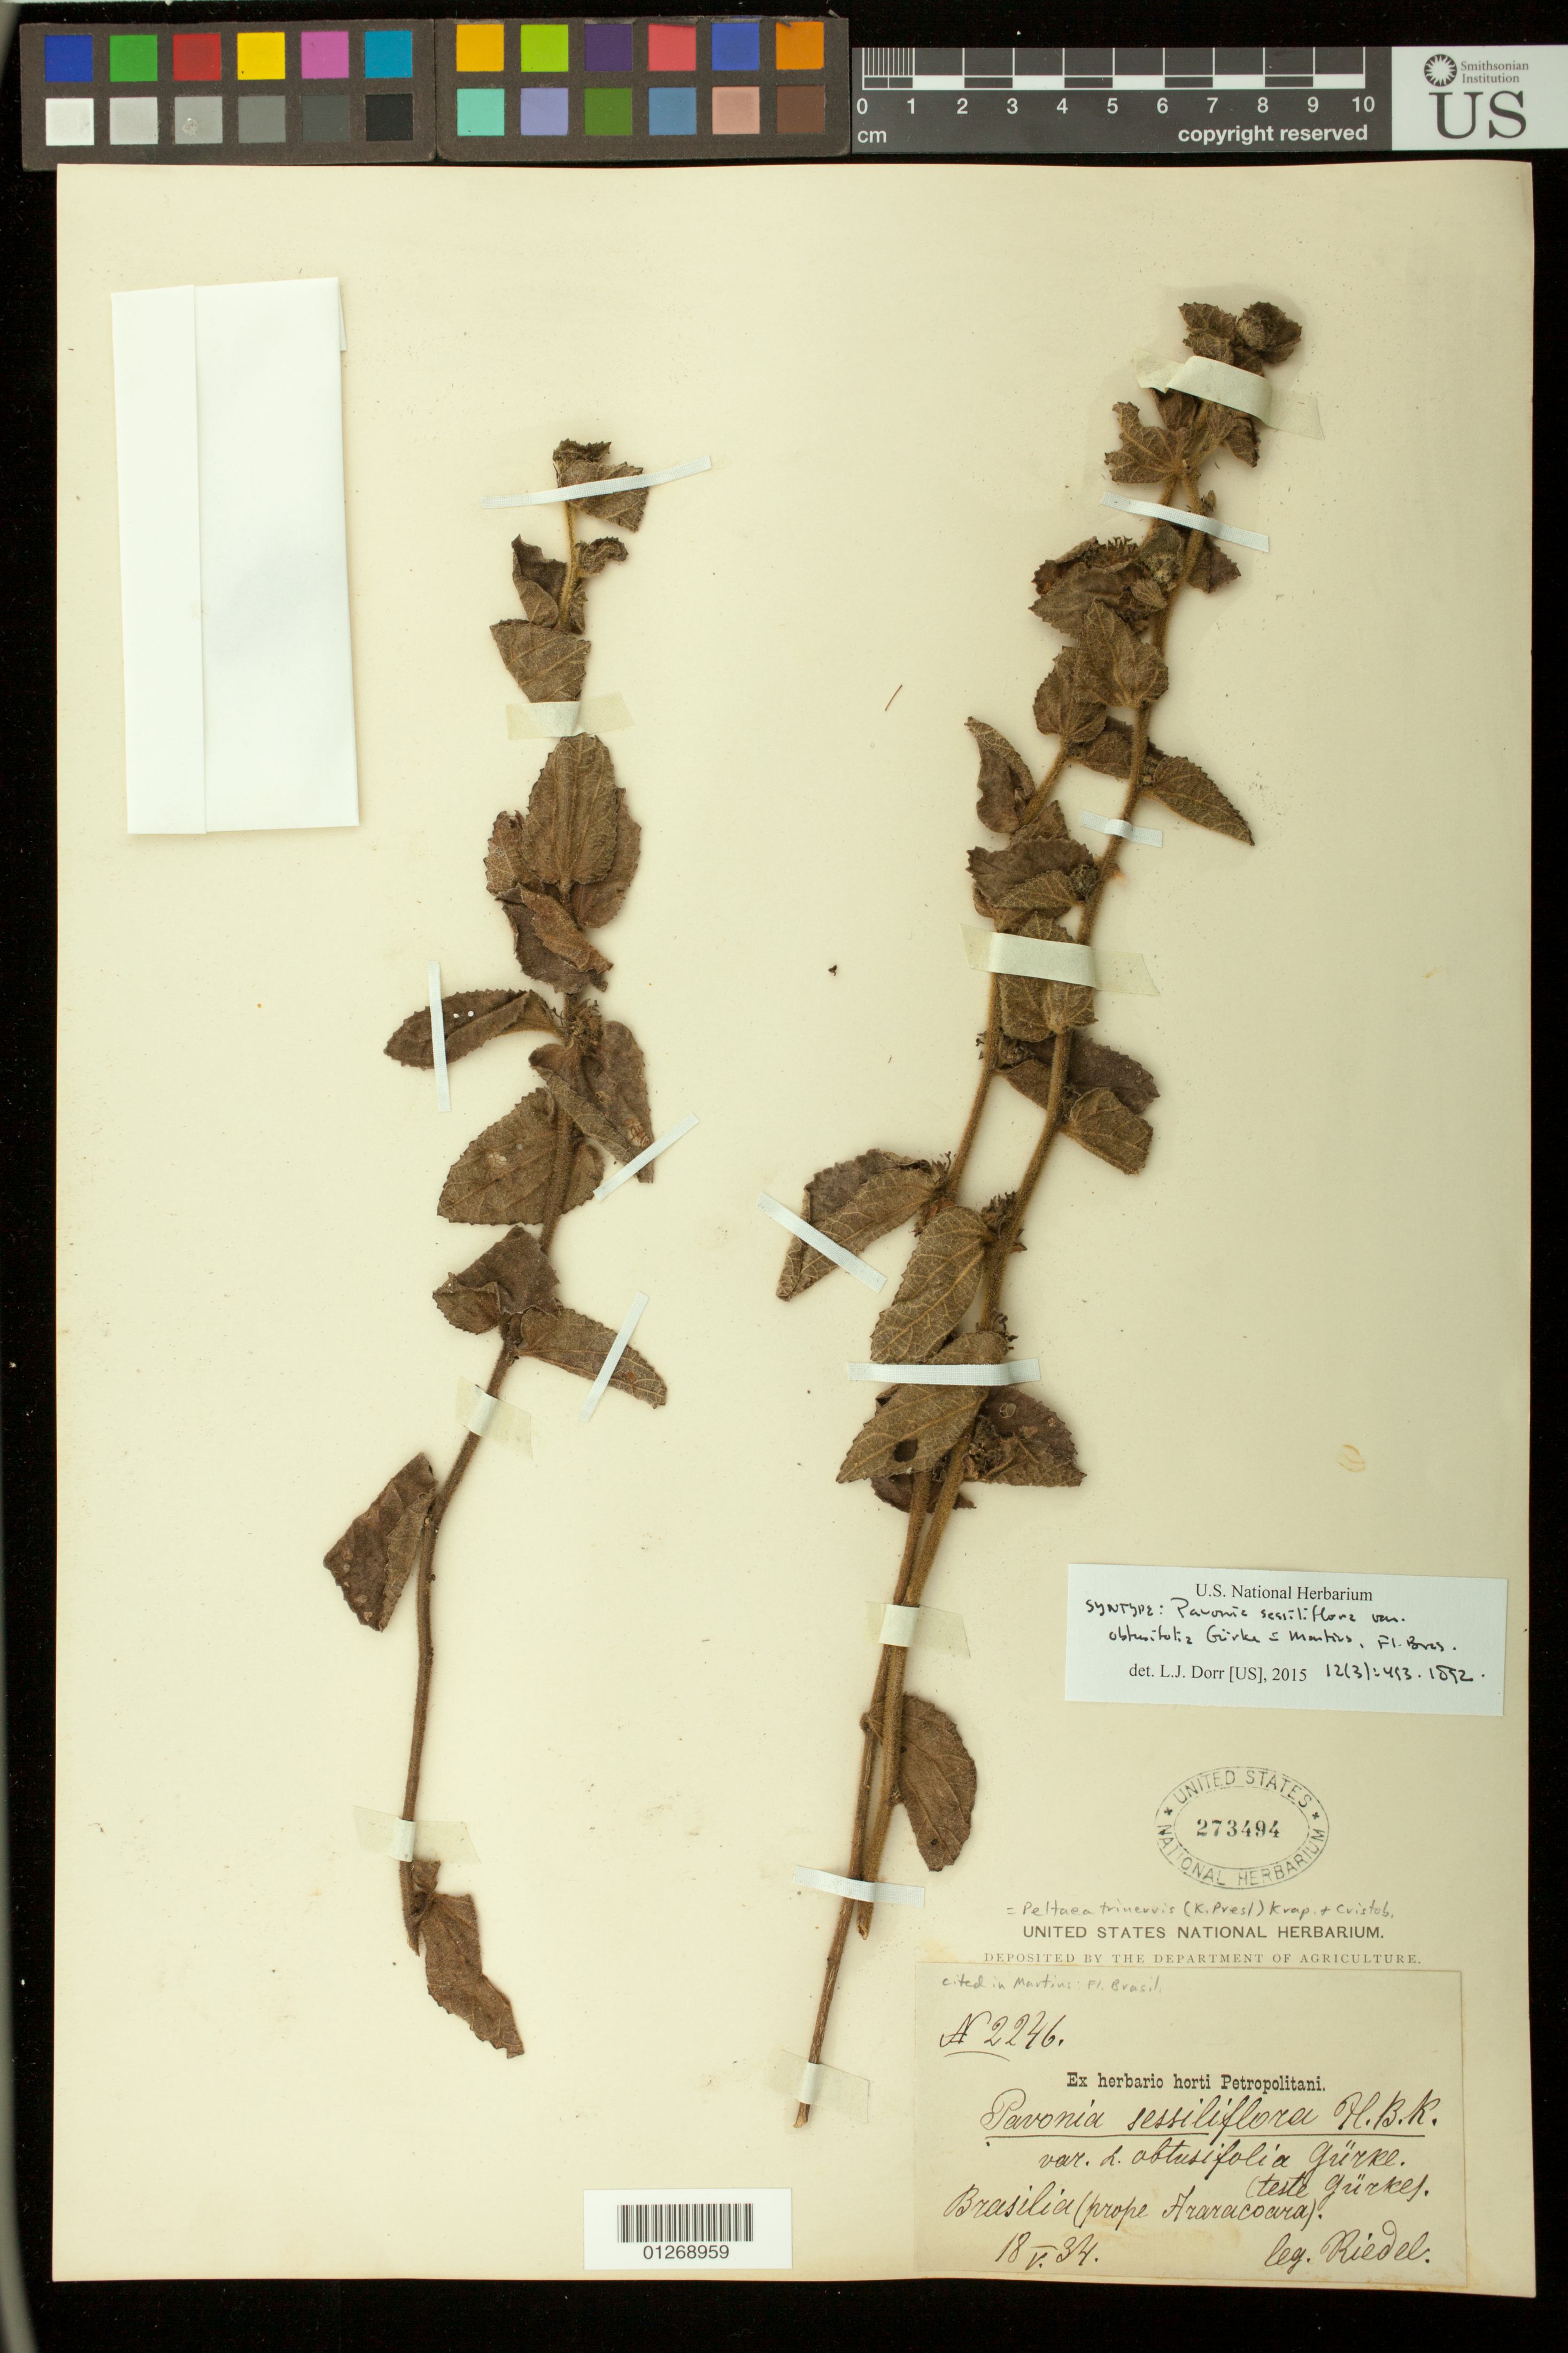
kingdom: Plantae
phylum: Tracheophyta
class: Magnoliopsida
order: Malvales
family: Malvaceae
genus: Pavonia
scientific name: Pavonia sessiliflora var. obtusifolia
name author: Gürke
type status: Isosyntype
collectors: L. Riedel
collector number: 2246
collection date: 1834-05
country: Brazil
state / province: São Paulo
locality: Brasilia (prope Araracoara) [=Araraquara]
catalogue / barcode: US 273494